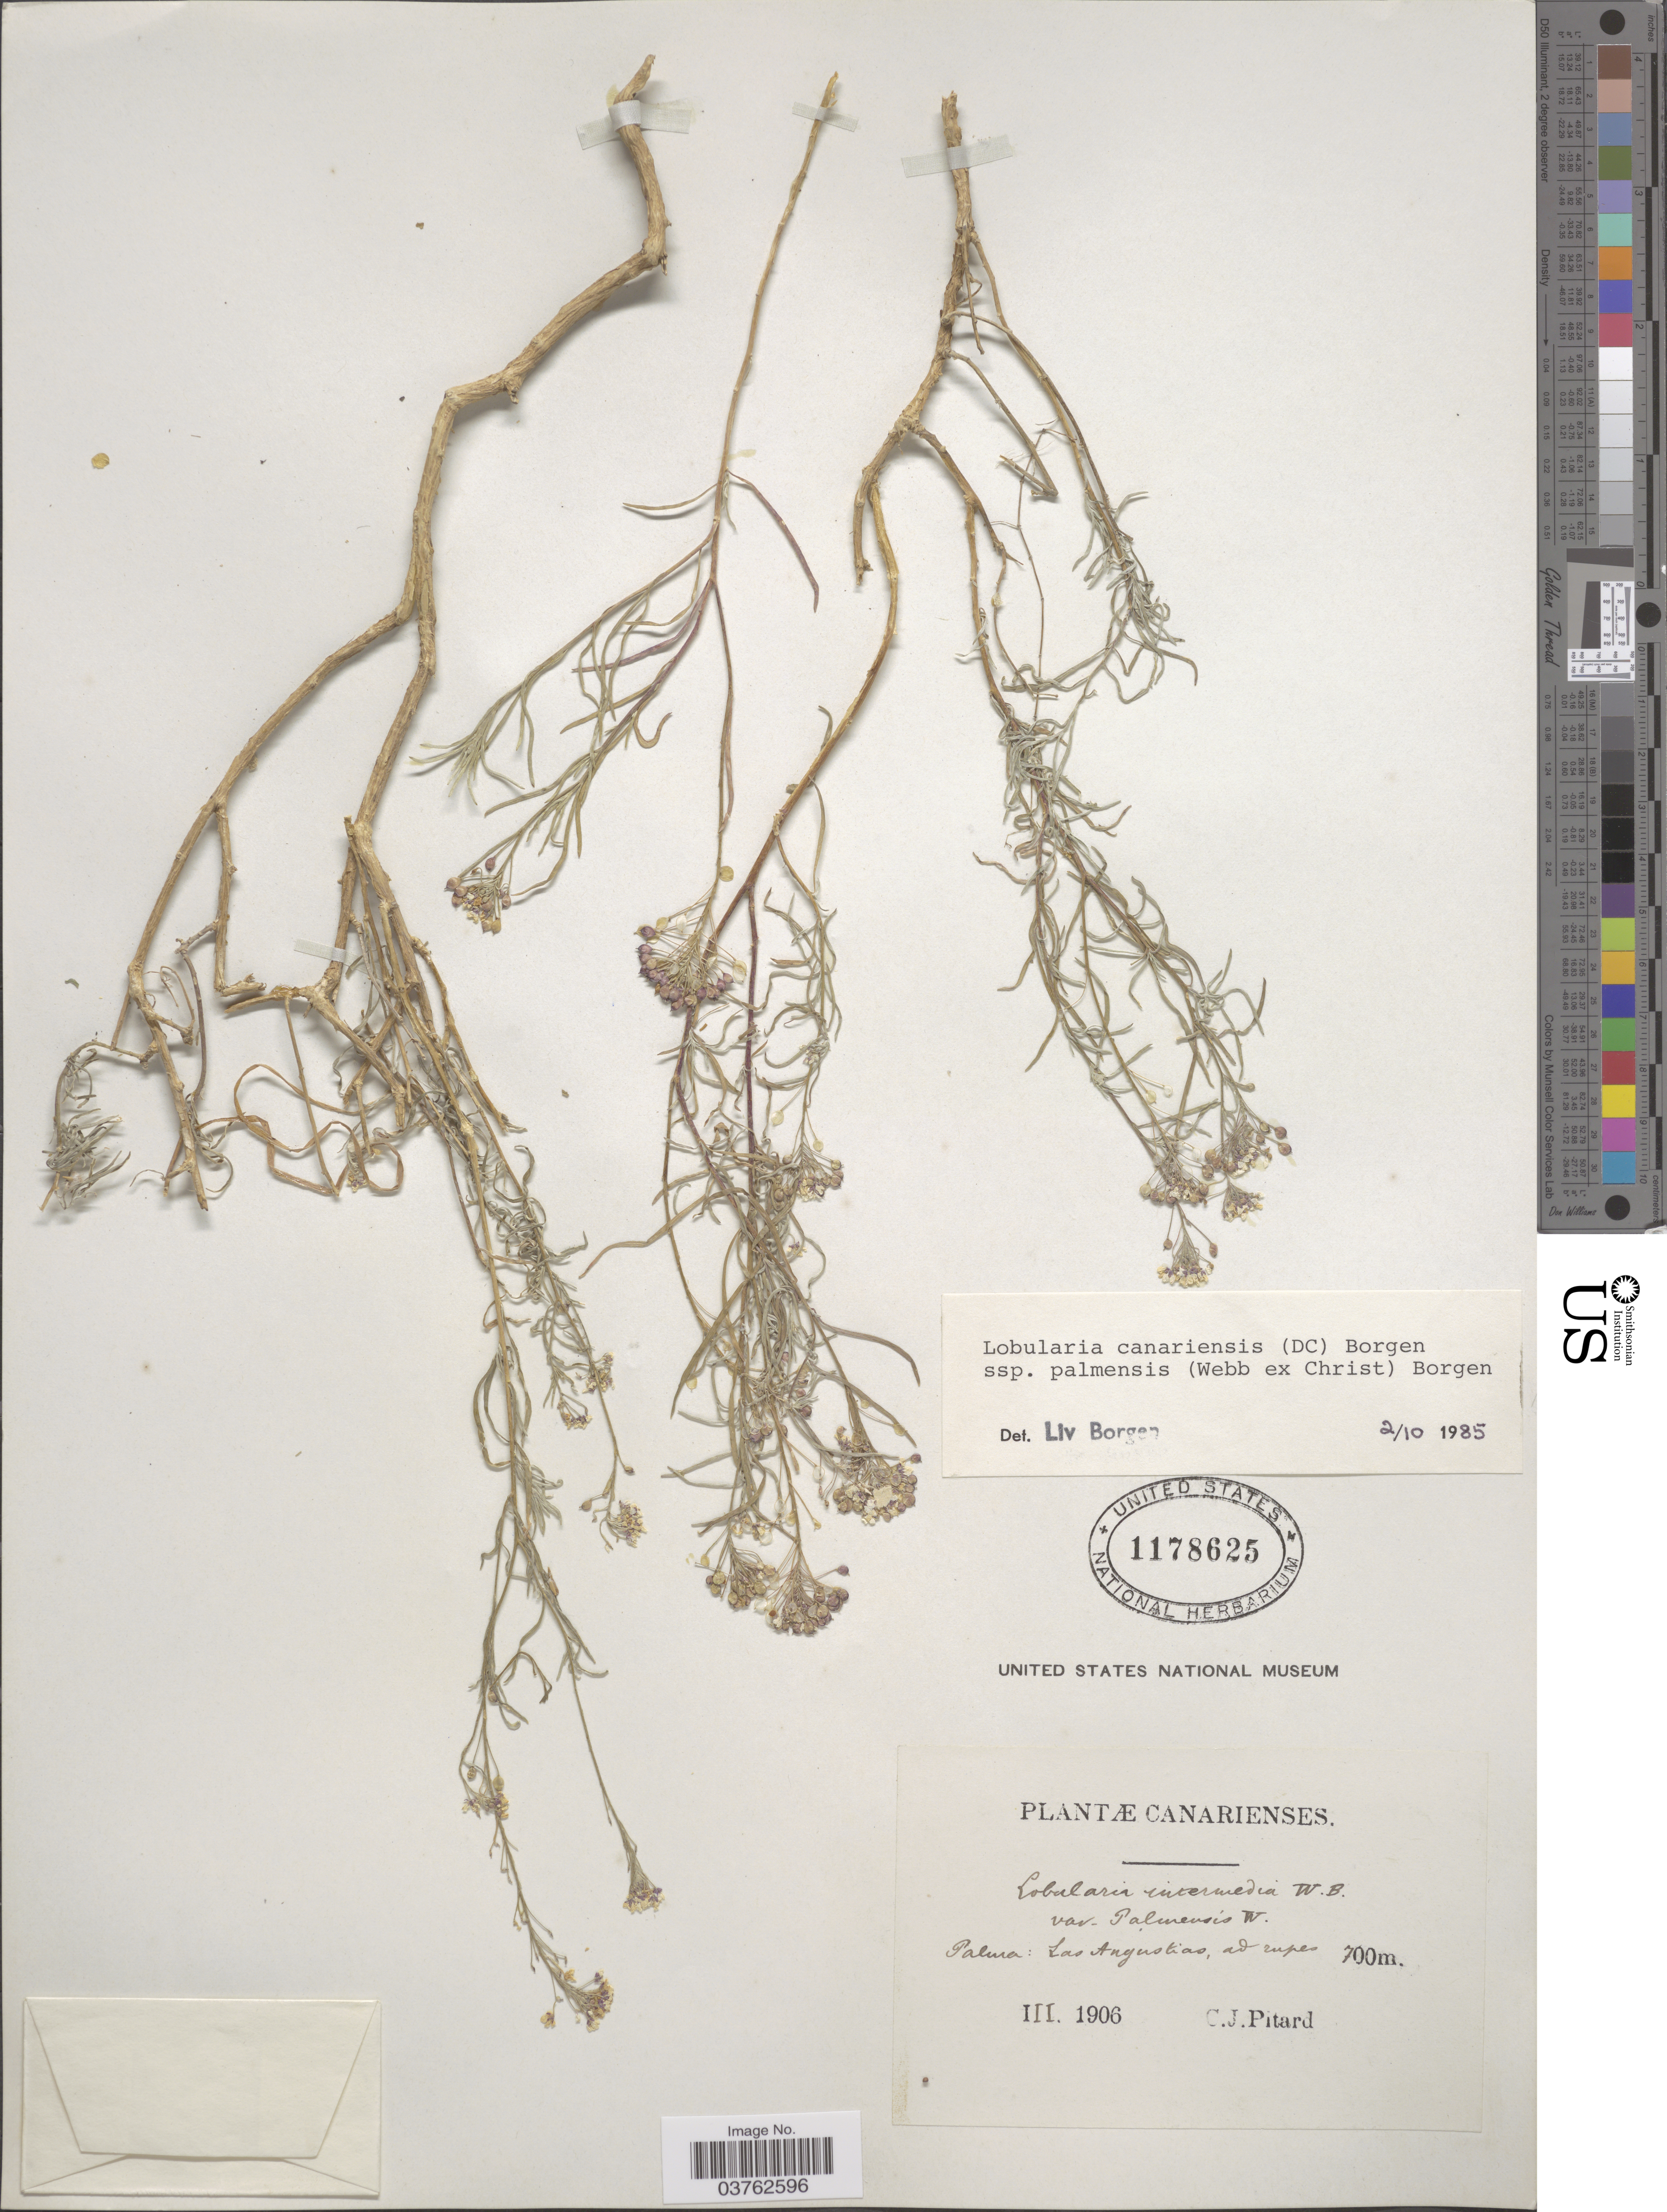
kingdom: Plantae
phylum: Tracheophyta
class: Magnoliopsida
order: Brassicales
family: Brassicaceae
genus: Lobularia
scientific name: Lobularia canariensis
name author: (DC.) L. Borgen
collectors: C. Pitard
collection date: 1906-03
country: Spain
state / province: Canarias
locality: Palma: Las Angustias, ad rupes.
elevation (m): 700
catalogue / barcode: US 1178625